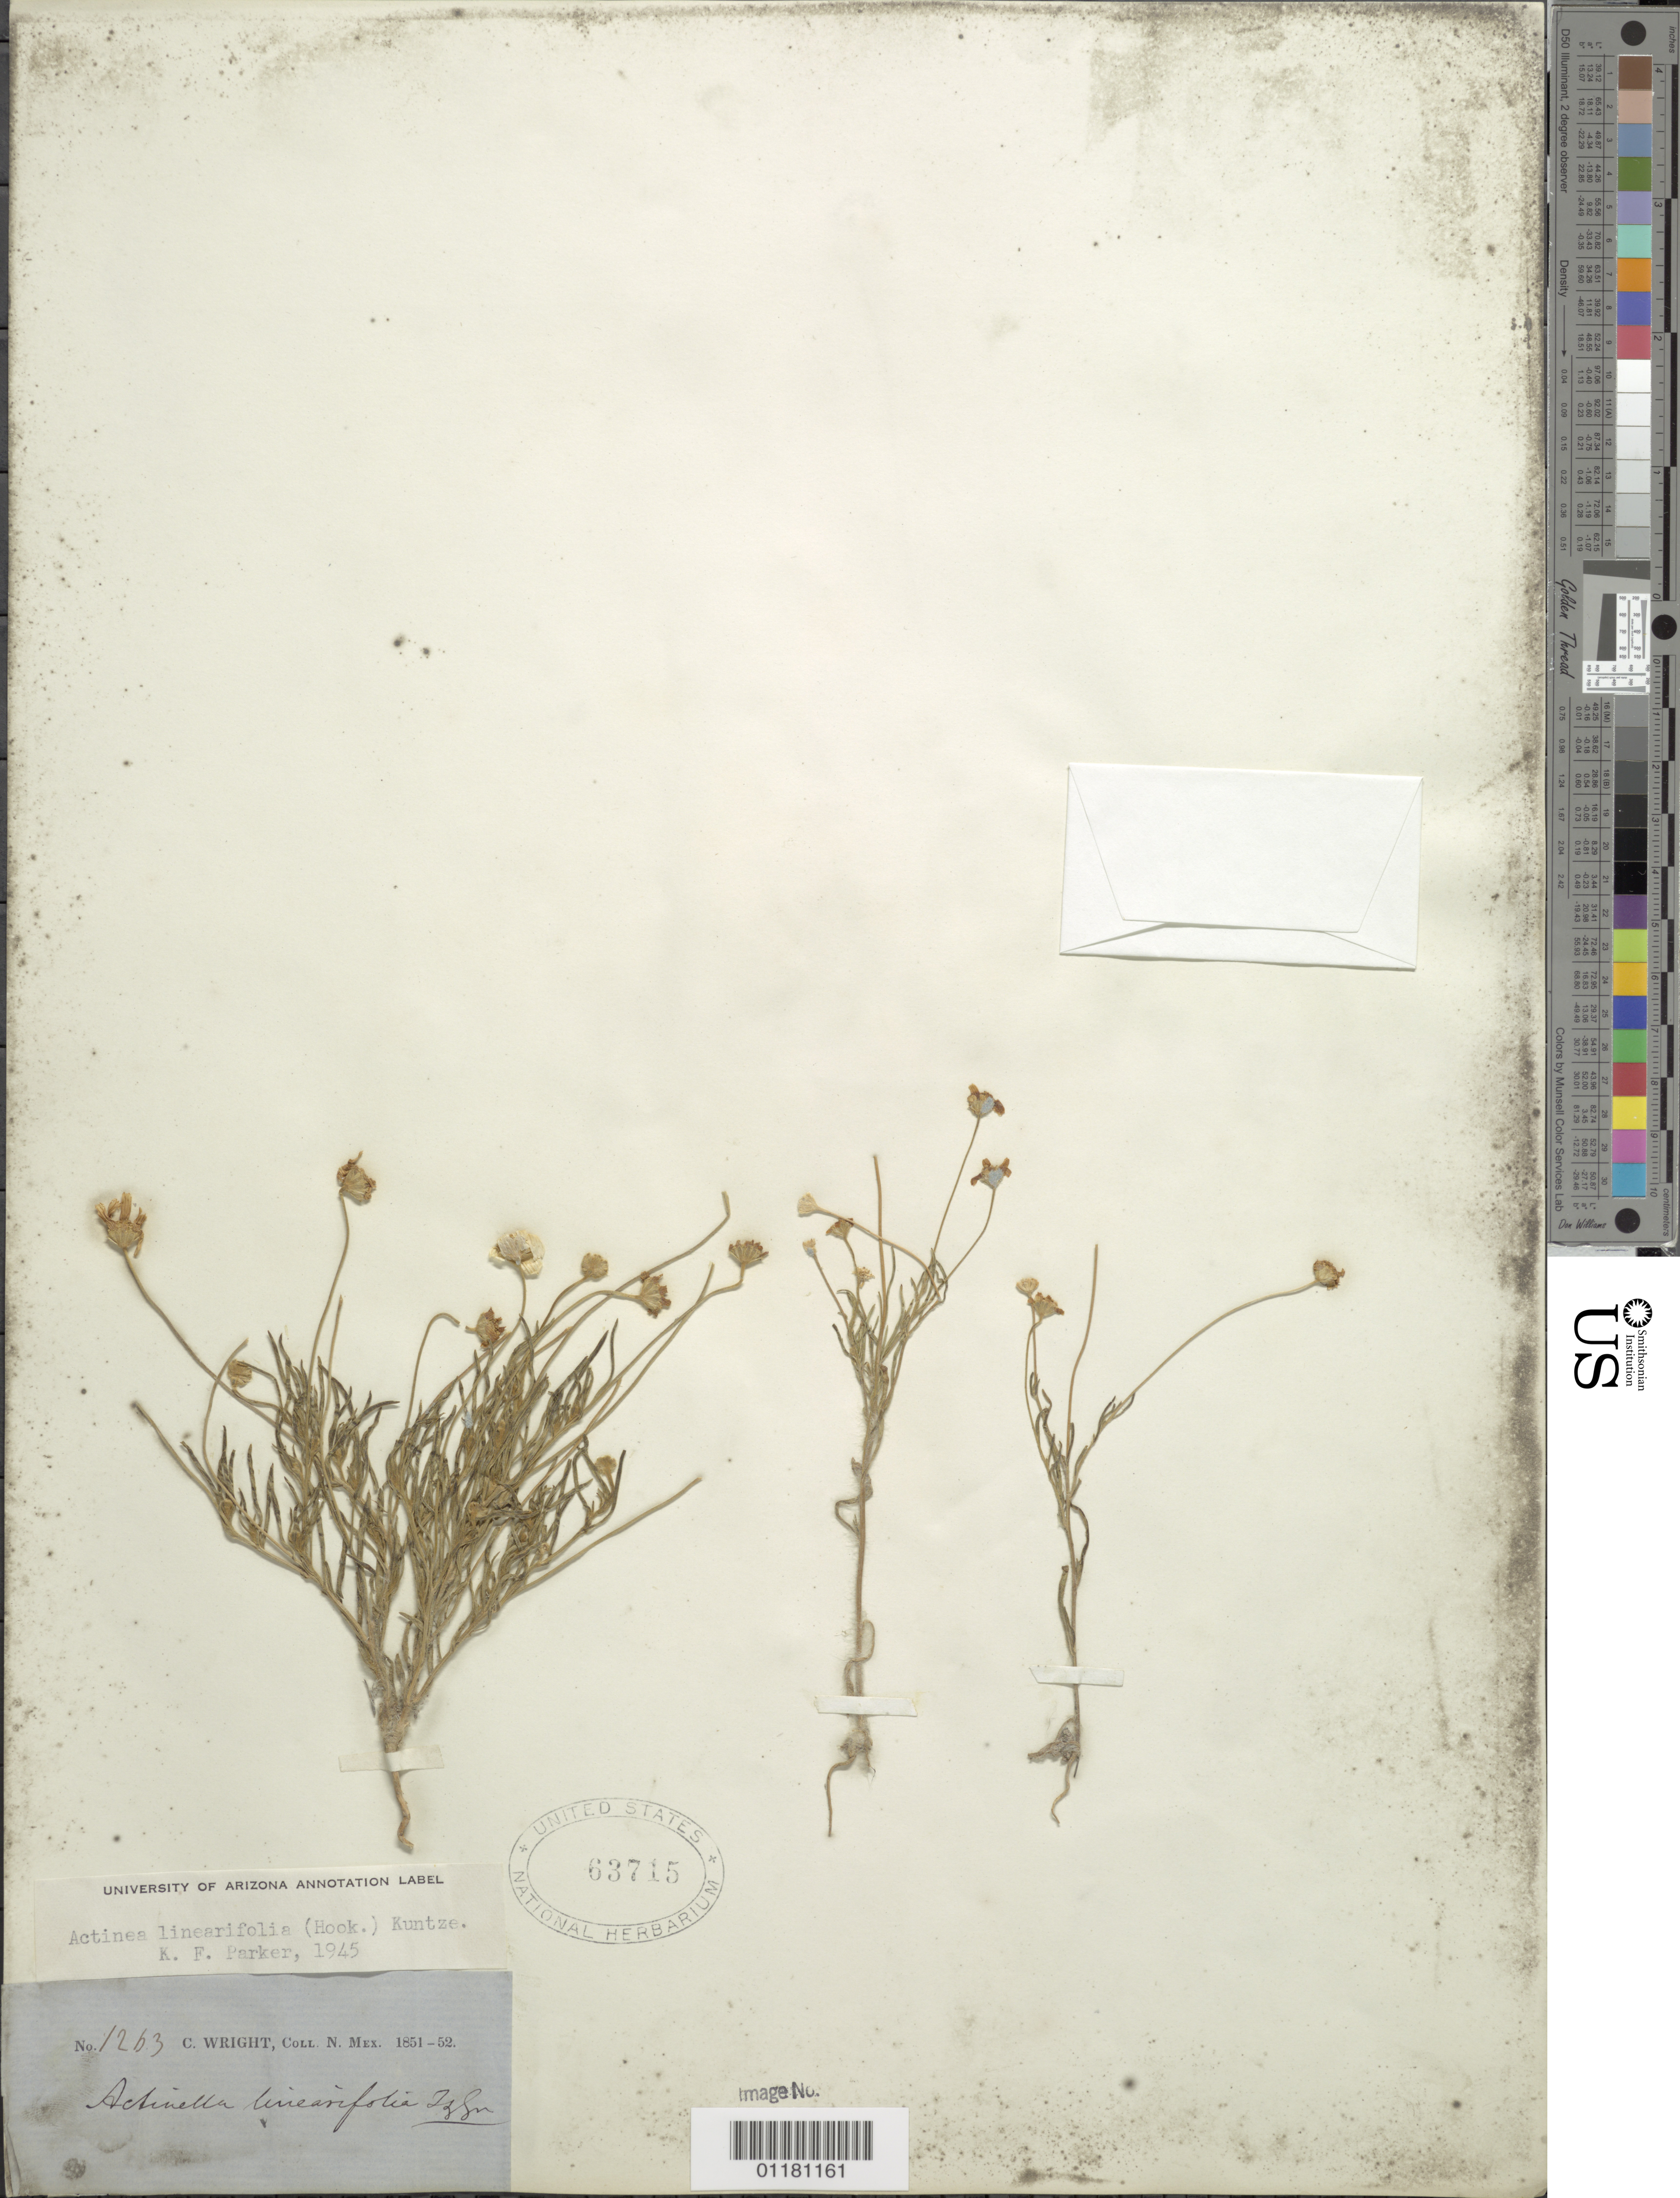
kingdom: Plantae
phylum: Tracheophyta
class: Magnoliopsida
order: Asterales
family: Asteraceae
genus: Actinea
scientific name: Actinea linearifolia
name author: (Hook.) Kuntze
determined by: Parker, K. F.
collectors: C. Wright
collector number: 1263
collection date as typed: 1851 to -- --- 1852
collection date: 1851/1852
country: United States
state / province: New Mexico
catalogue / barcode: US 63715